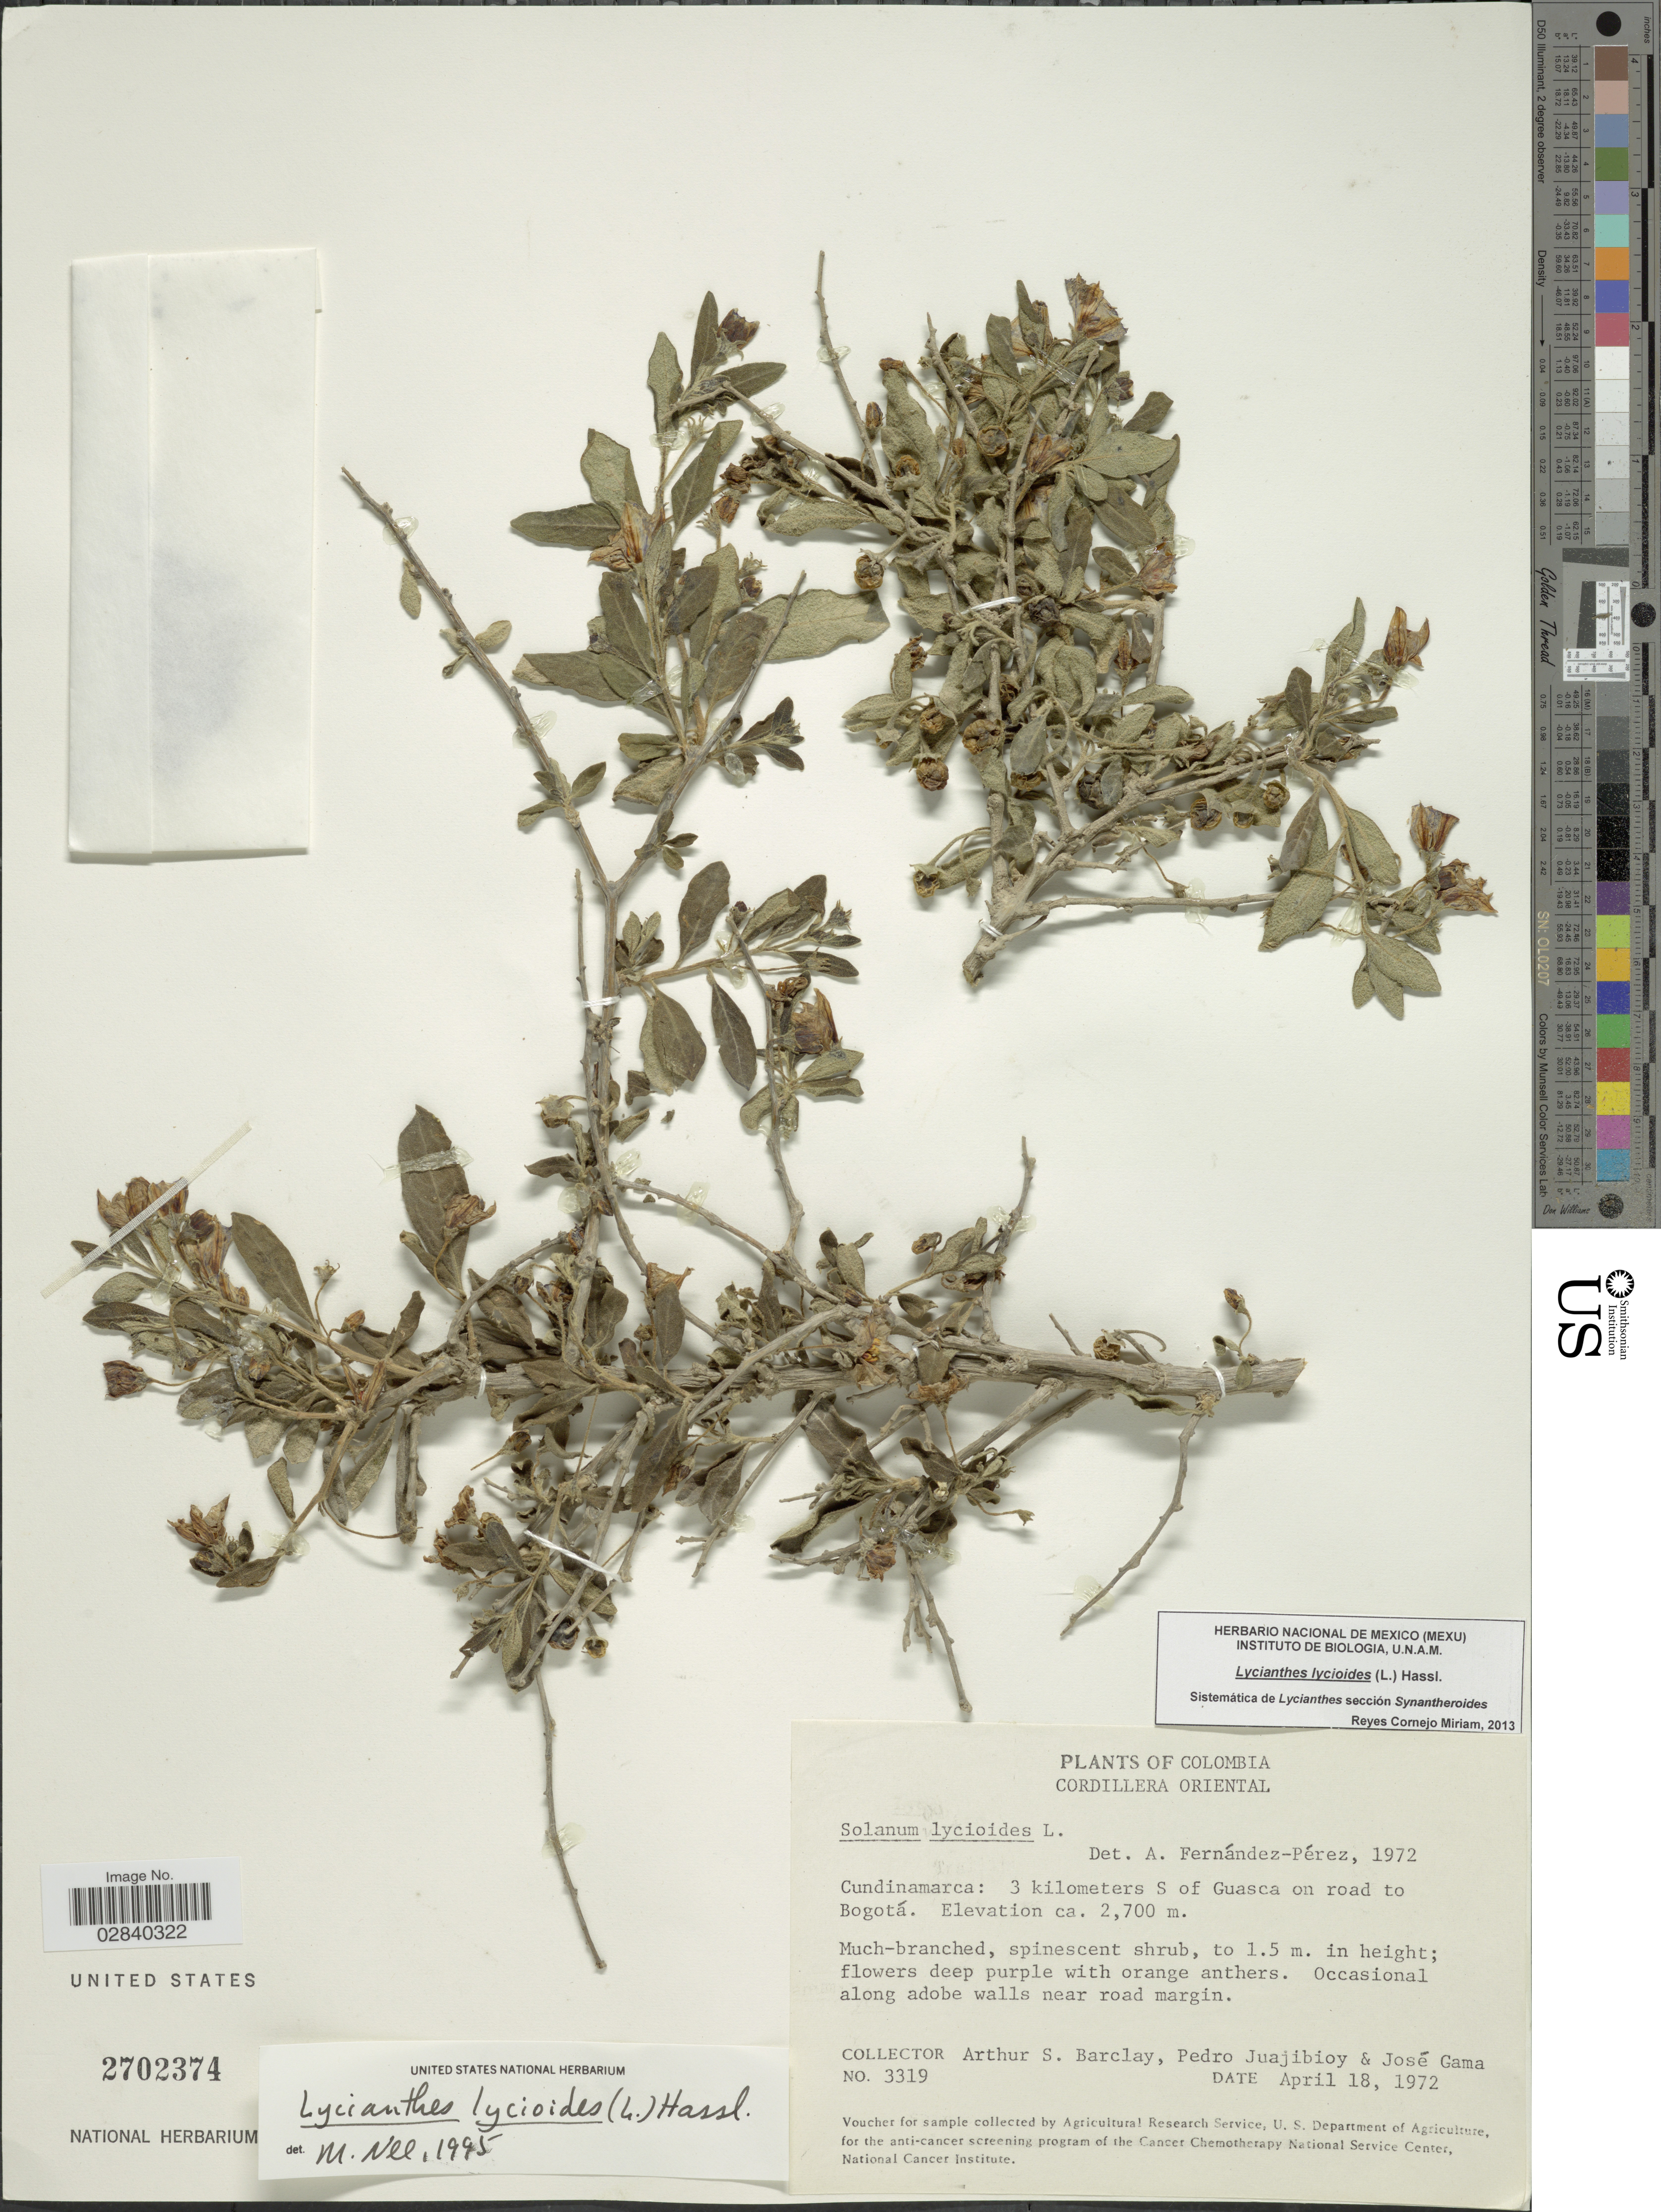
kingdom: Plantae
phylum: Tracheophyta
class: Magnoliopsida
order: Solanales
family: Solanaceae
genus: Lycianthes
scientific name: Lycianthes lycioides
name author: (L.) Hassl.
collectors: A. S. Barclay, P. Juajibioy & J. Gama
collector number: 3319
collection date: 1972-04-18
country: Colombia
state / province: Cundinamarca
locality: Cordillera Oriental. Cundinamarca: 3 kilometers S of Guasca on road to Bogotá.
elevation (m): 2700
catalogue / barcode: US 2702374